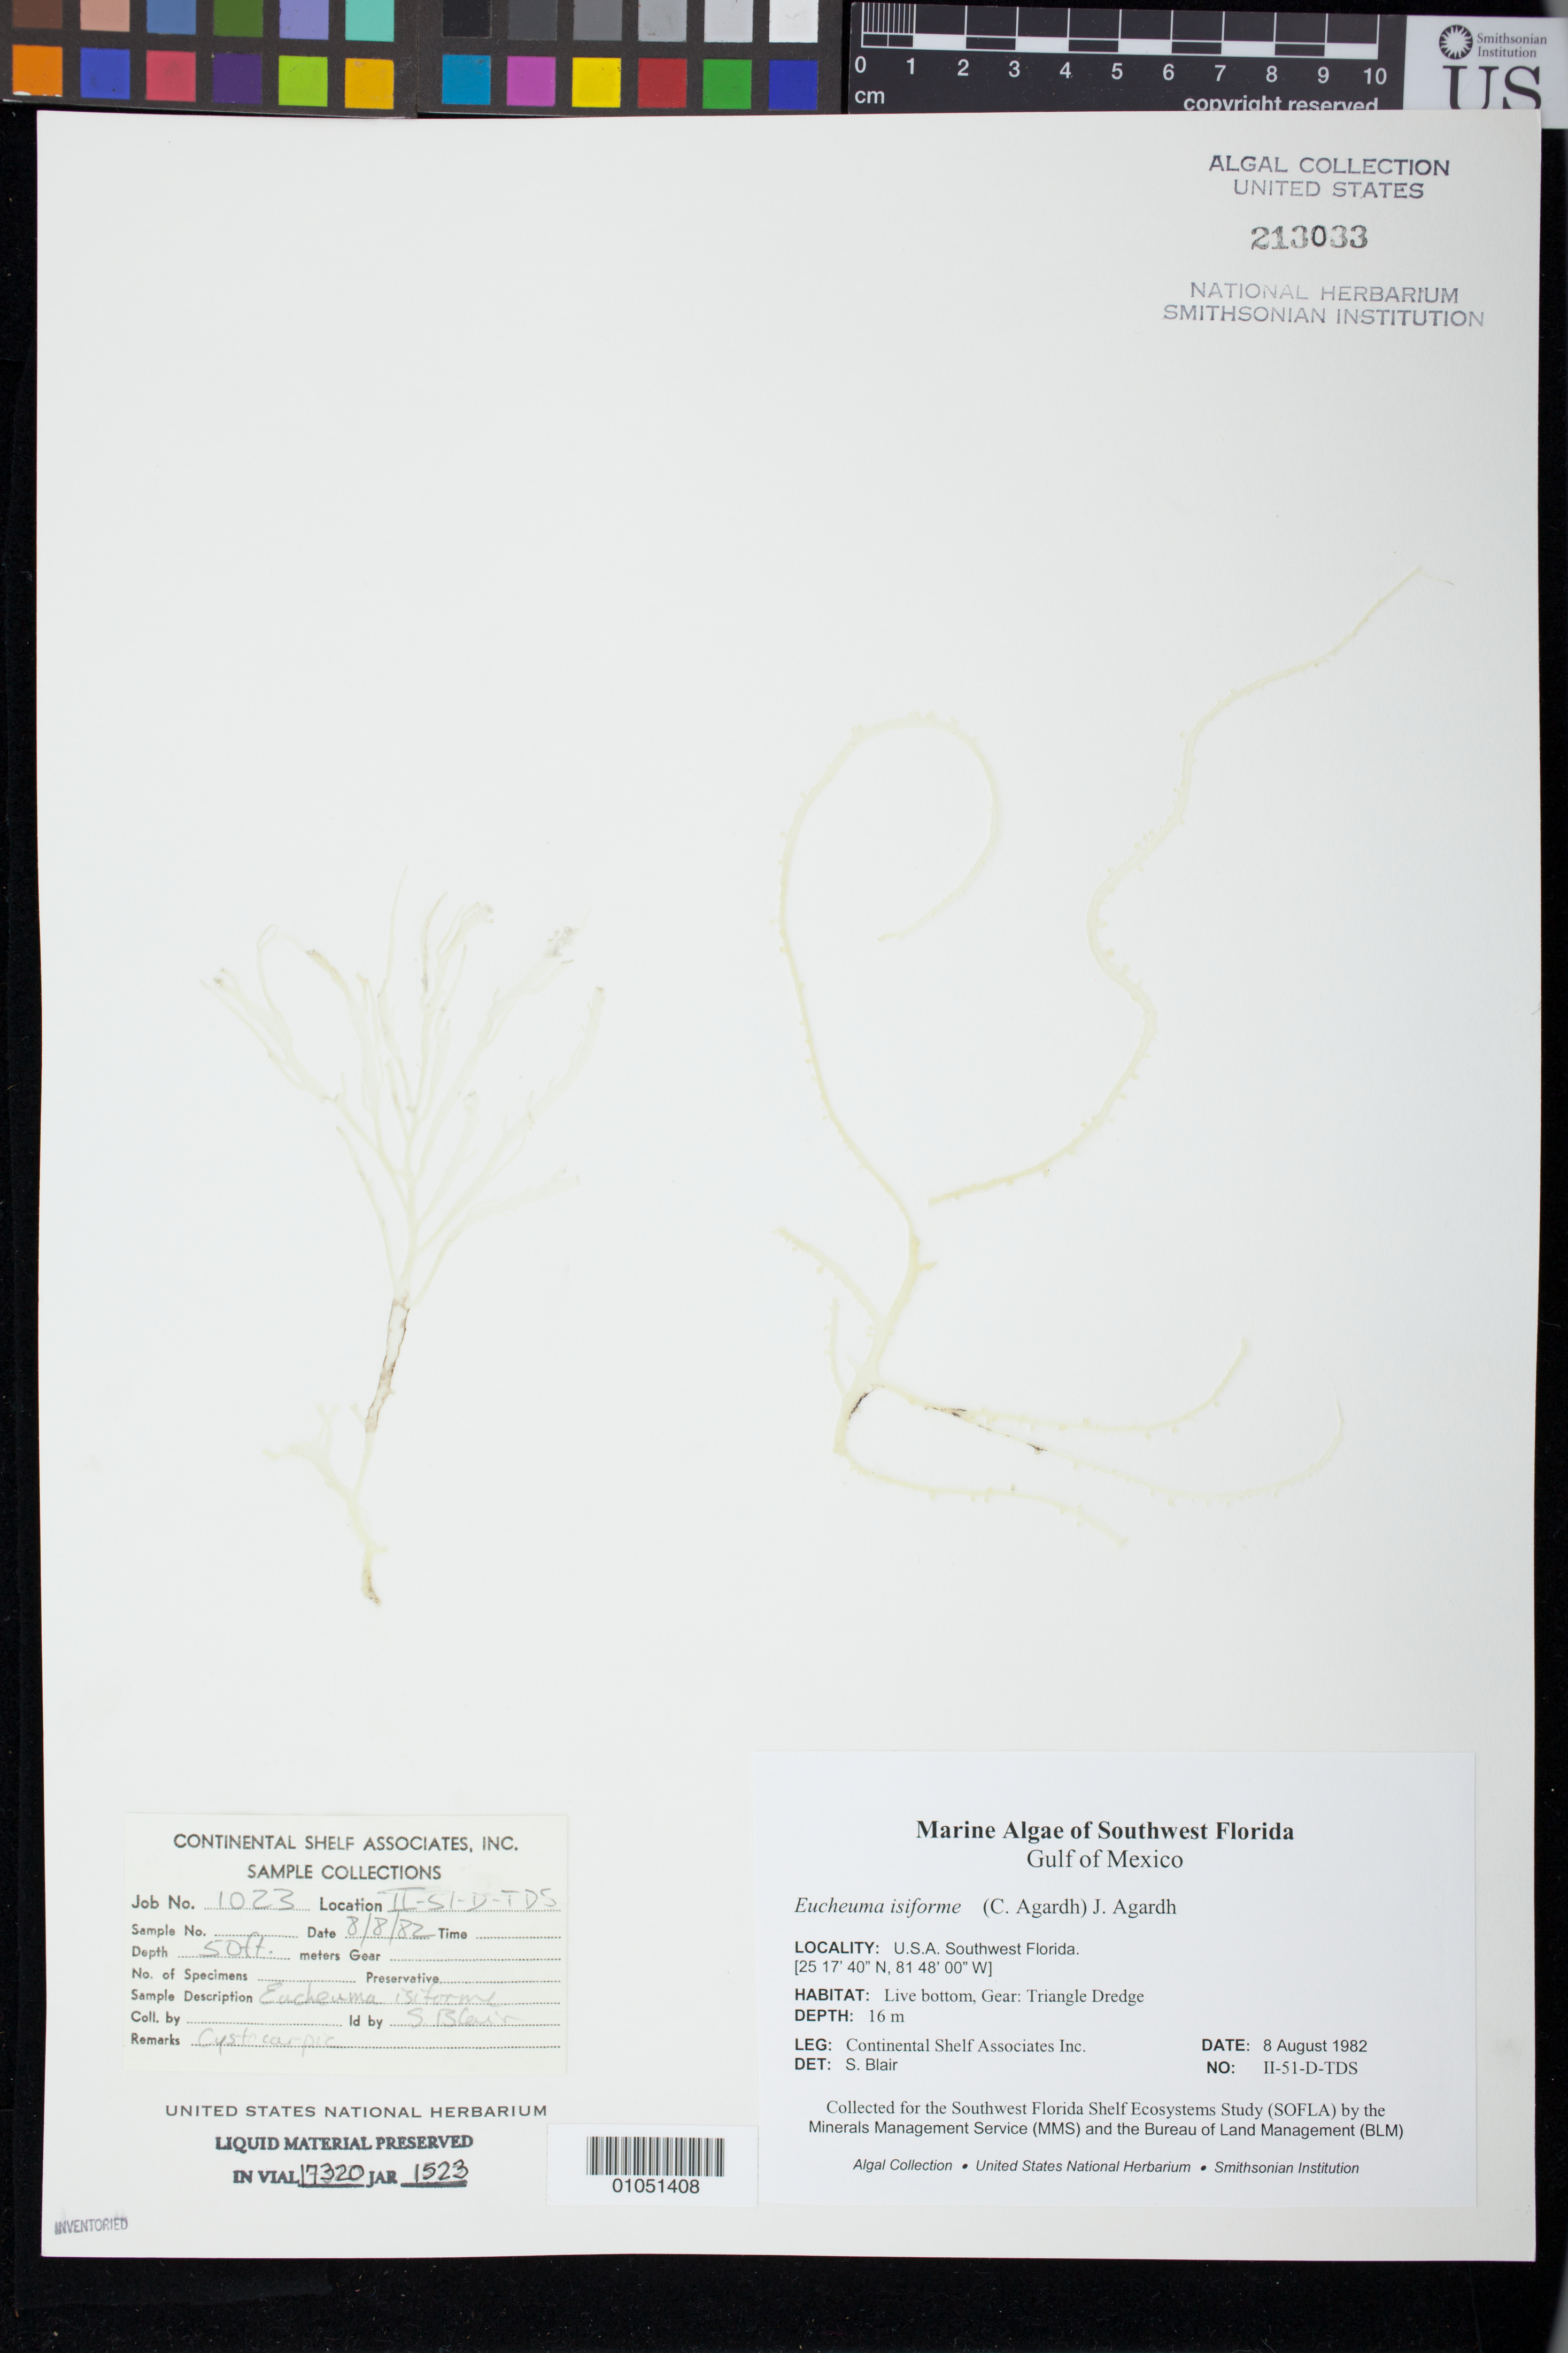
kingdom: Plantae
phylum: Rhodophyta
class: Florideophyceae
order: Gigartinales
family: Solieriaceae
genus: Eucheumatopsis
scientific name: Eucheumatopsis isiformis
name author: (C. Agardh) M.L. Núñez-Resendiz et al.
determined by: Algae name updating Project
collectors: Continental Shelf Associates Inc.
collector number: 1023-II-51-D-TDS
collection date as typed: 08 Aug 1982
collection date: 1982-08-08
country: United States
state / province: Florida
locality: Gulf of Mexico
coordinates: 25 17'40"N, 81 48'00"W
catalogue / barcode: US 213033